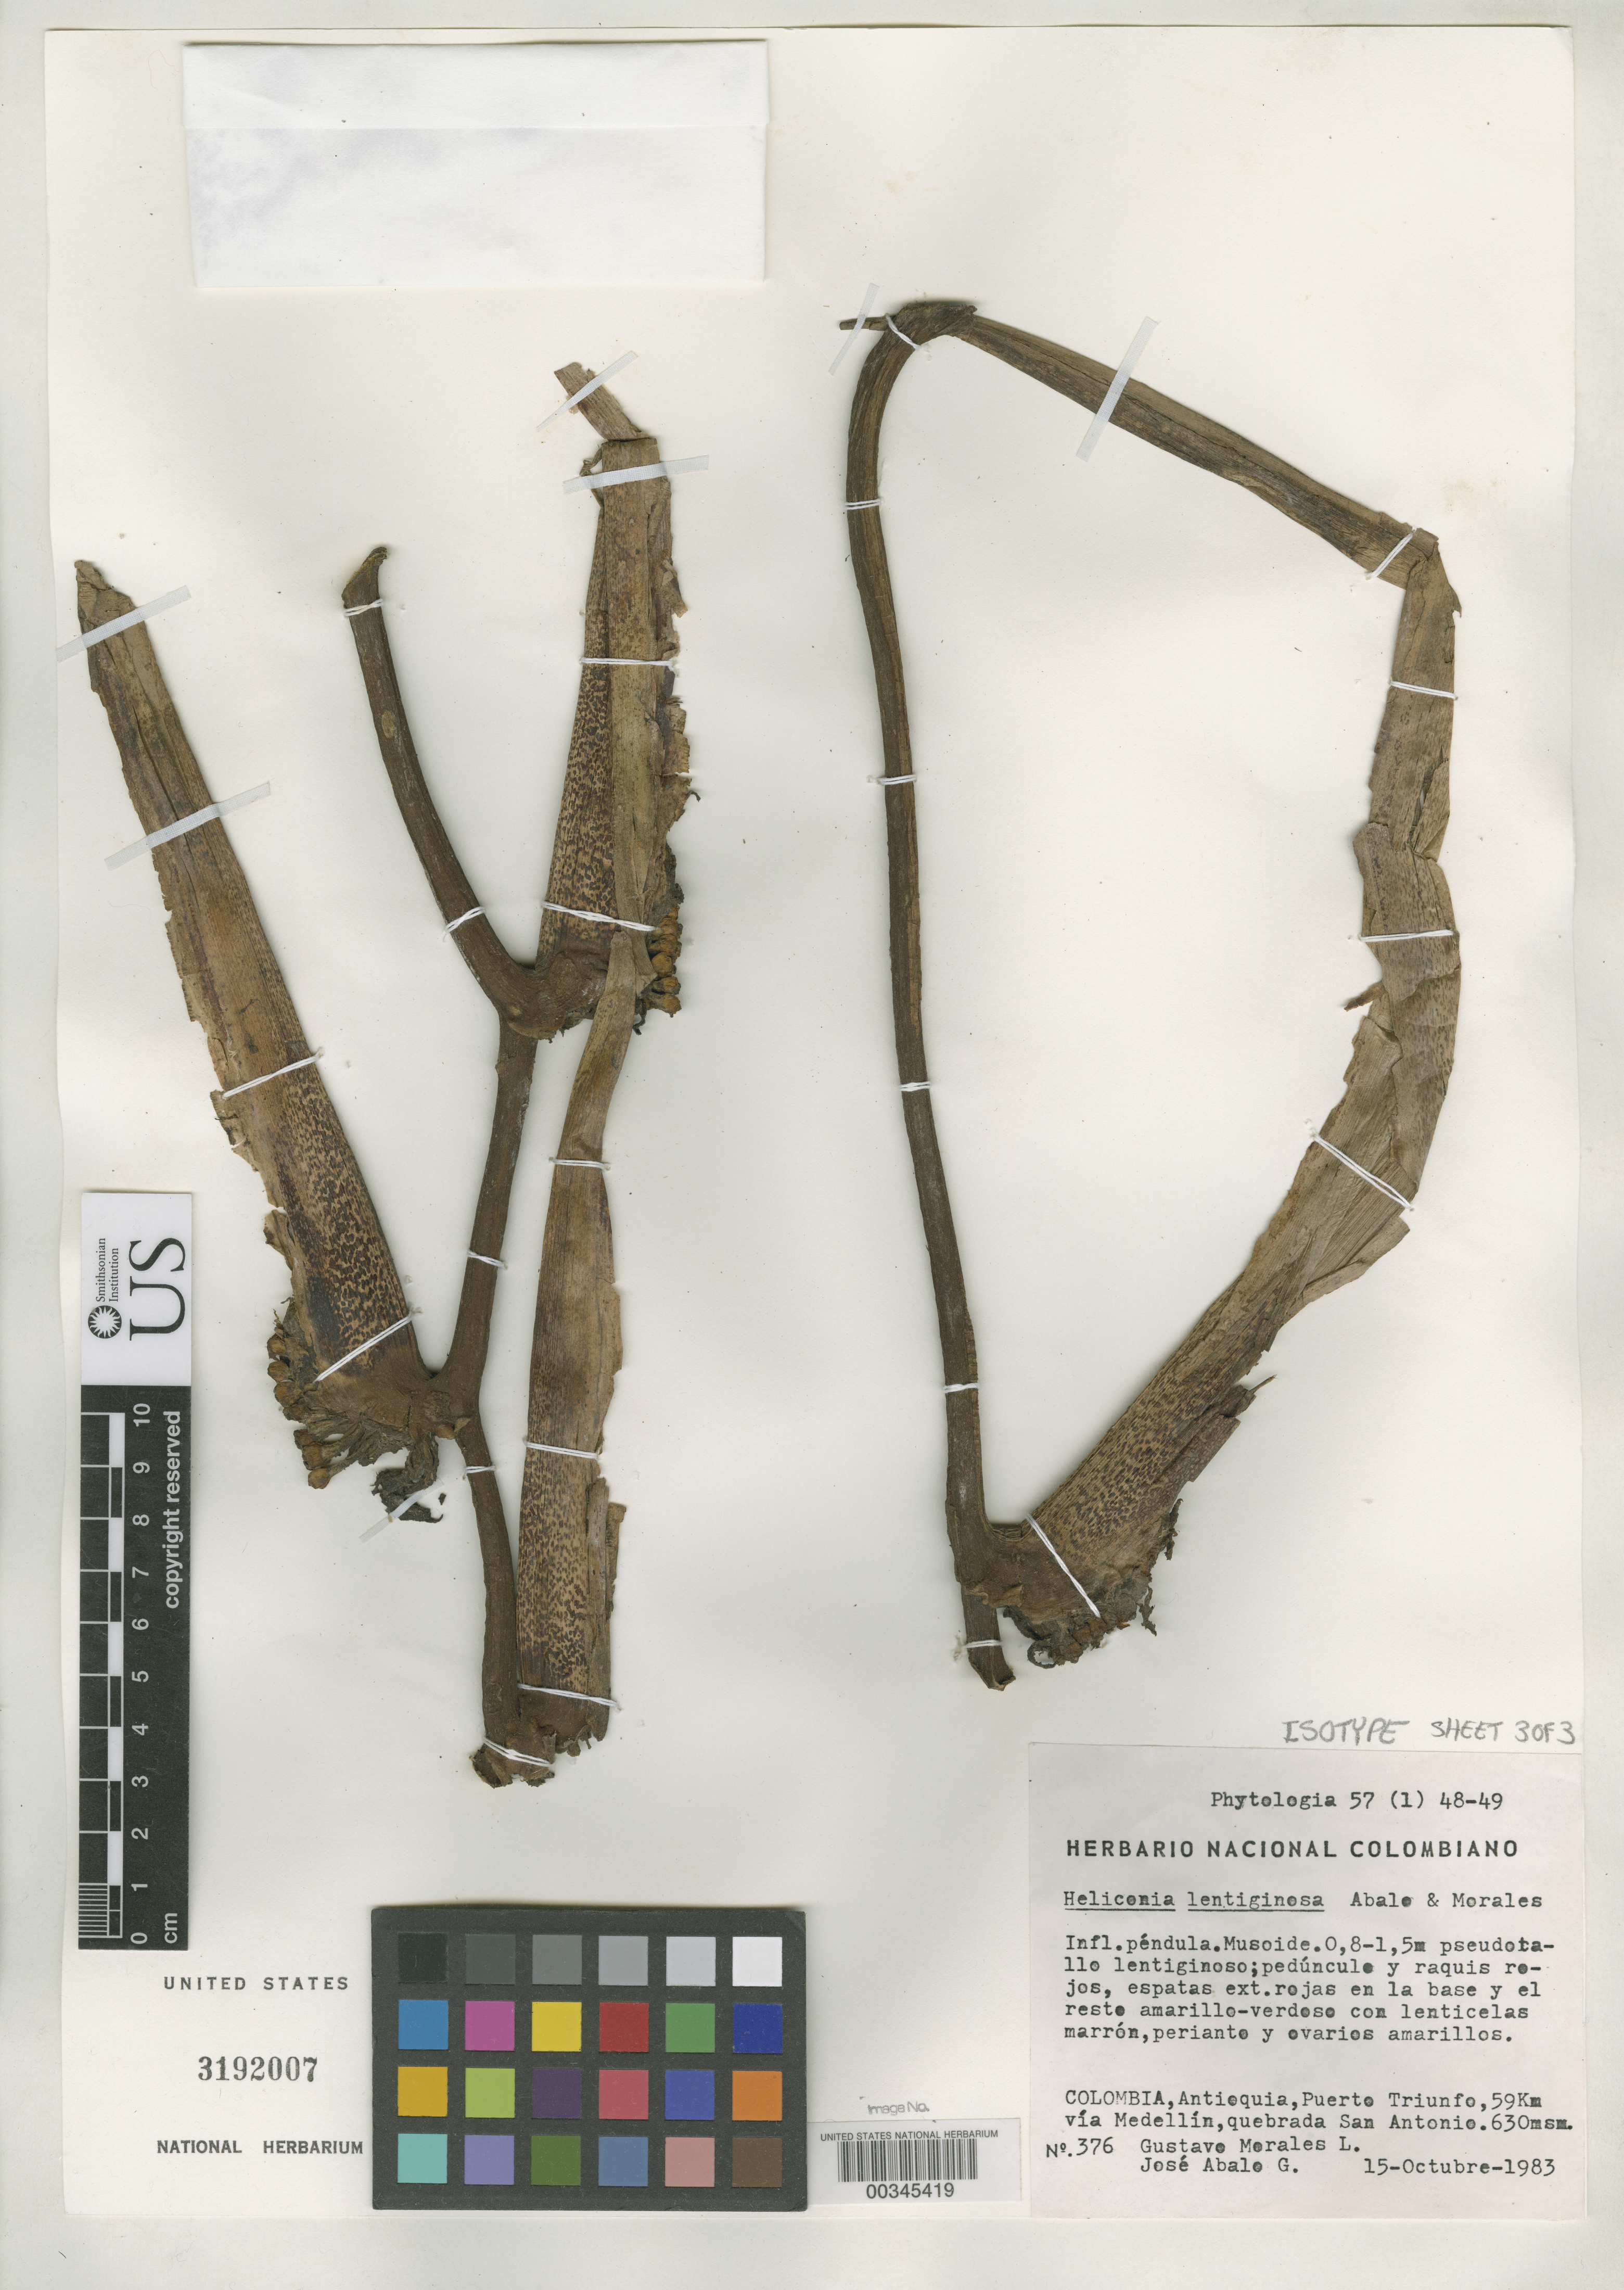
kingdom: Plantae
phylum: Tracheophyta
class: Liliopsida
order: Zingiberales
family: Heliconiaceae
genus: Heliconia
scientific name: Heliconia lentiginosa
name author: Abalo & G. Morales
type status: Isotype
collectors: G. Morales L. & J. E. Abalo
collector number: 376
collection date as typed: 15 Oct 1983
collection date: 1983-10-15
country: Colombia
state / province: Antioquia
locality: Puerte Triunfo, 59 km via Medellin, Quebrada San Antonia.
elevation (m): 630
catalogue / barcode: US 3192007